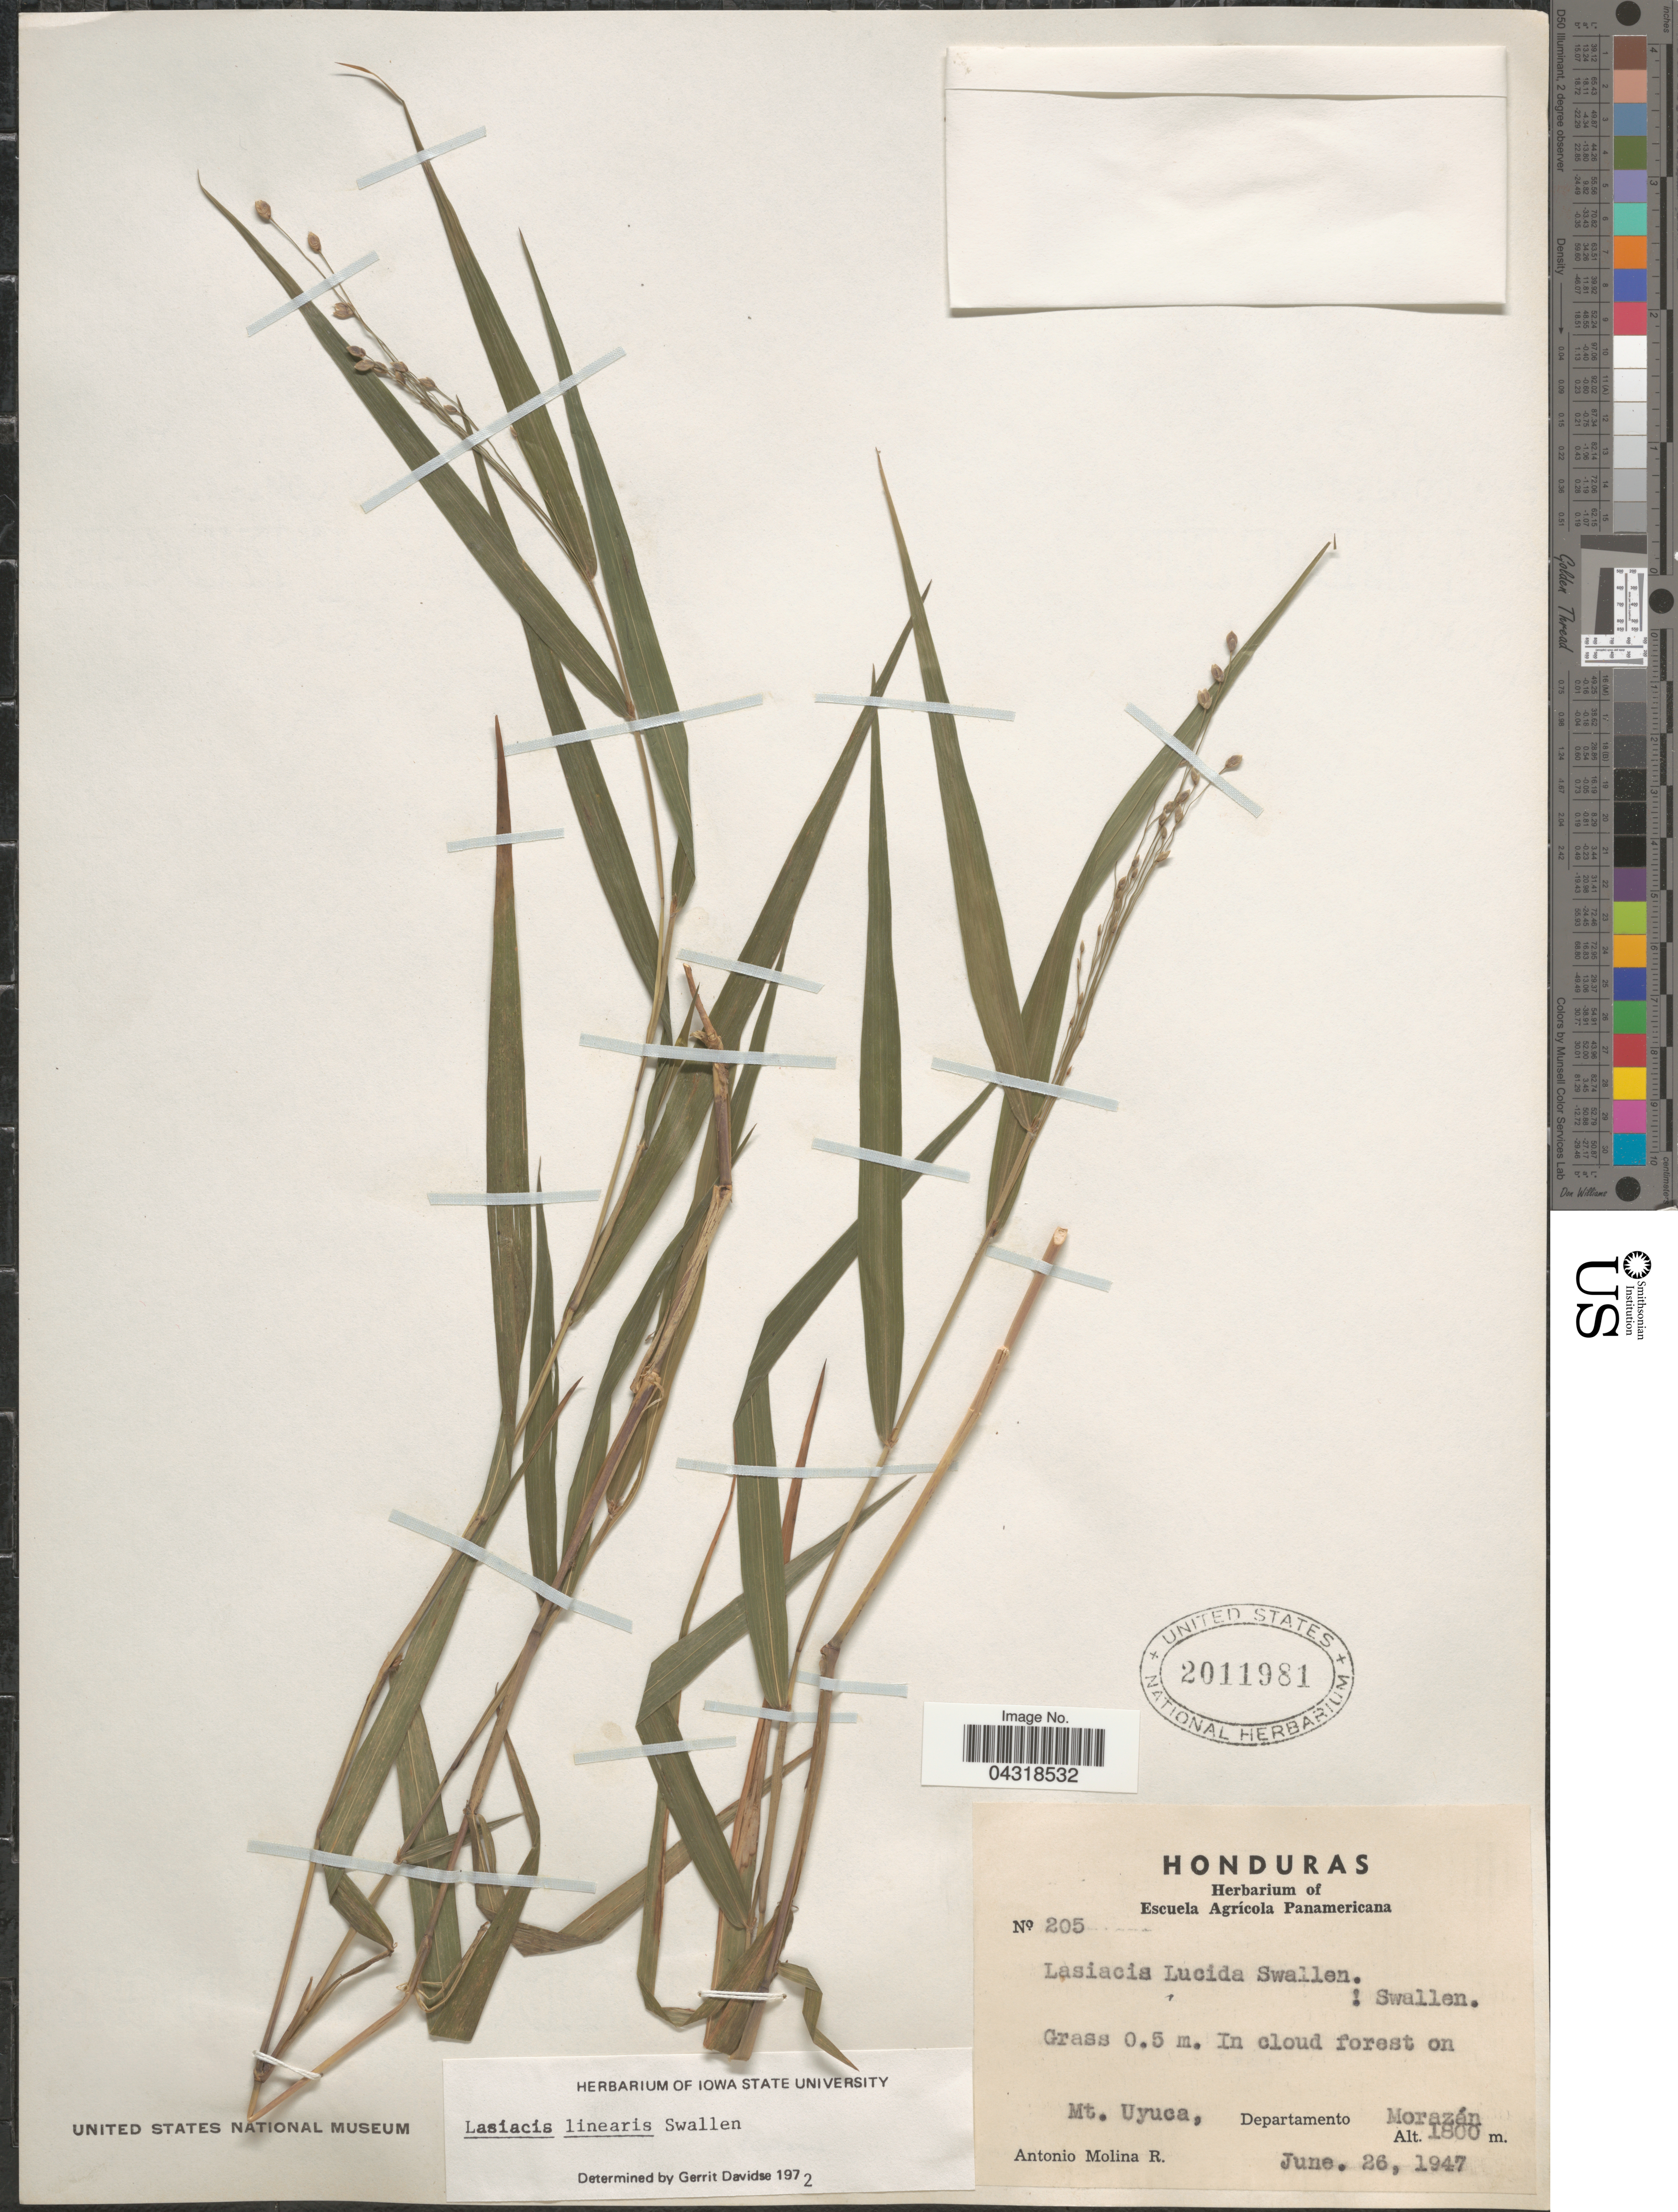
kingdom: Plantae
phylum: Tracheophyta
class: Liliopsida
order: Poales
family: Poaceae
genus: Lasiacis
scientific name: Lasiacis linearis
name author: Swallen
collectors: A. Molina R.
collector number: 205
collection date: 1947-06-26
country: Honduras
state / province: Fco. Morazán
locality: Mt. Uyuca, Departamento Morazán.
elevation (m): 1800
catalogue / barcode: US 2011981